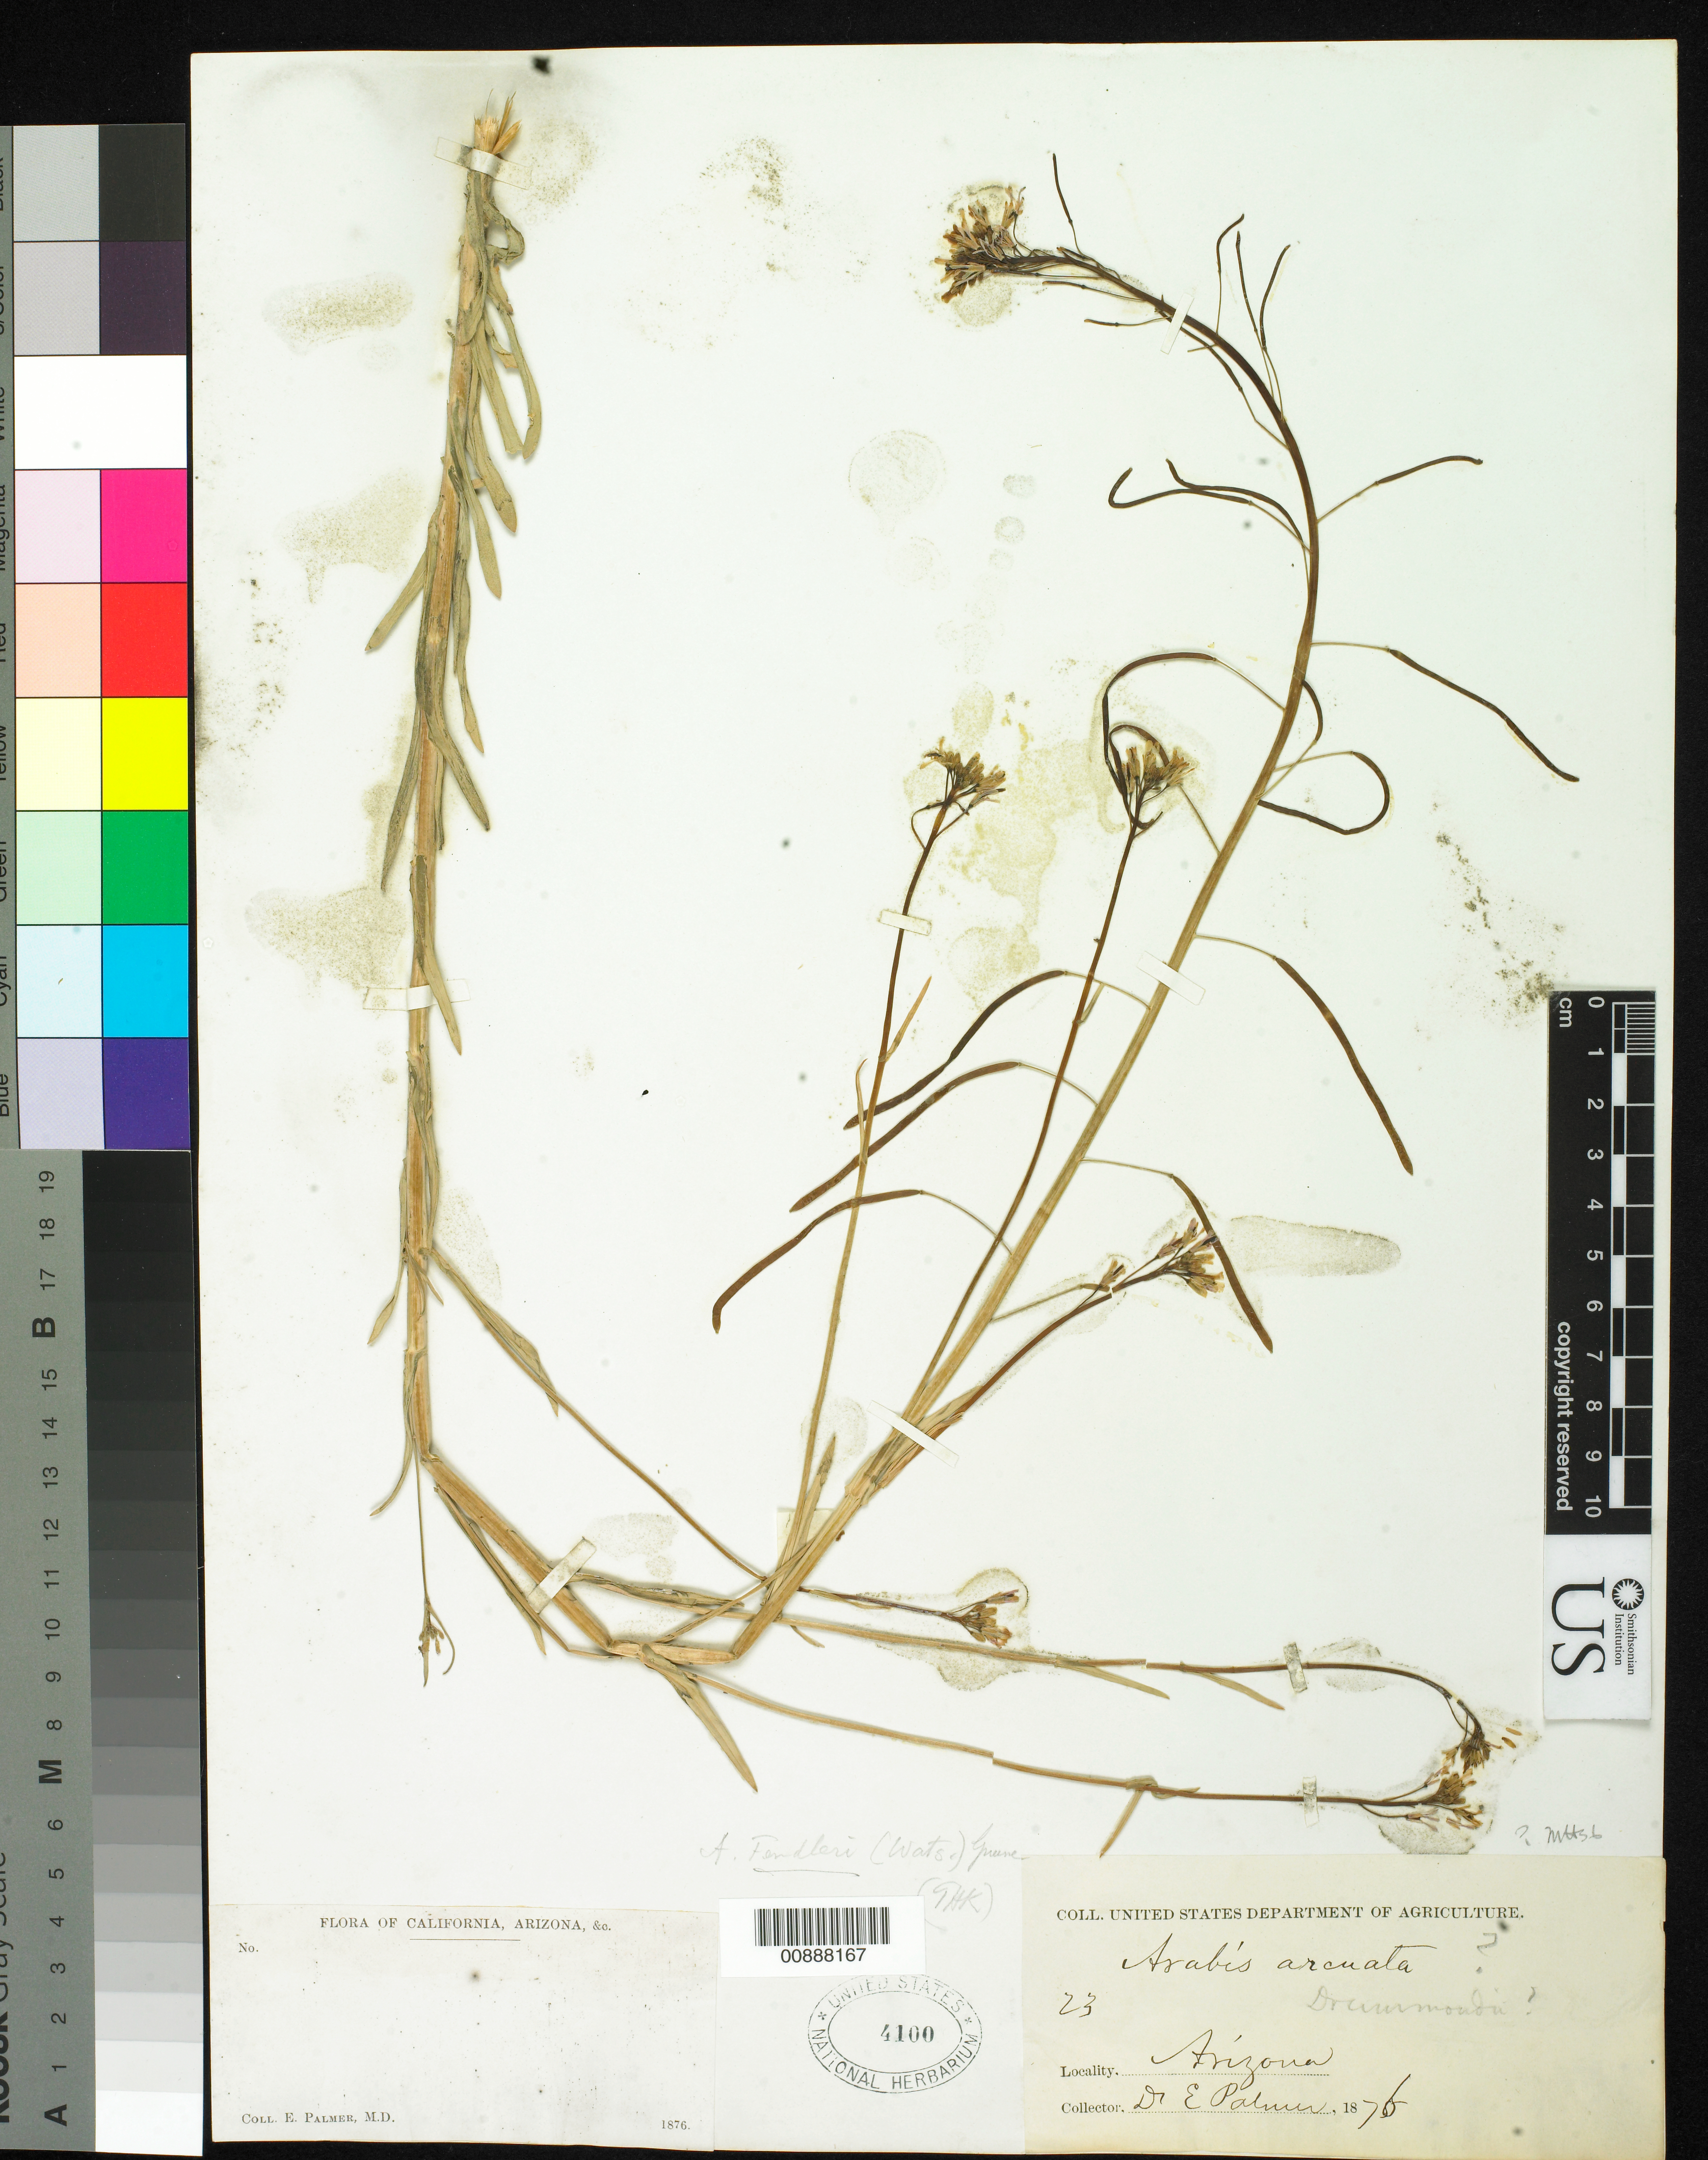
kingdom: Plantae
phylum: Tracheophyta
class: Magnoliopsida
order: Brassicales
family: Brassicaceae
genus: Arabis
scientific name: Arabis fendleri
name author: (S. Watson) Greene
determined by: Kearney, T. H.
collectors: E. Palmer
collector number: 23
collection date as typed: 1876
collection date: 1876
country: United States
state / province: Arizona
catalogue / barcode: US 4100